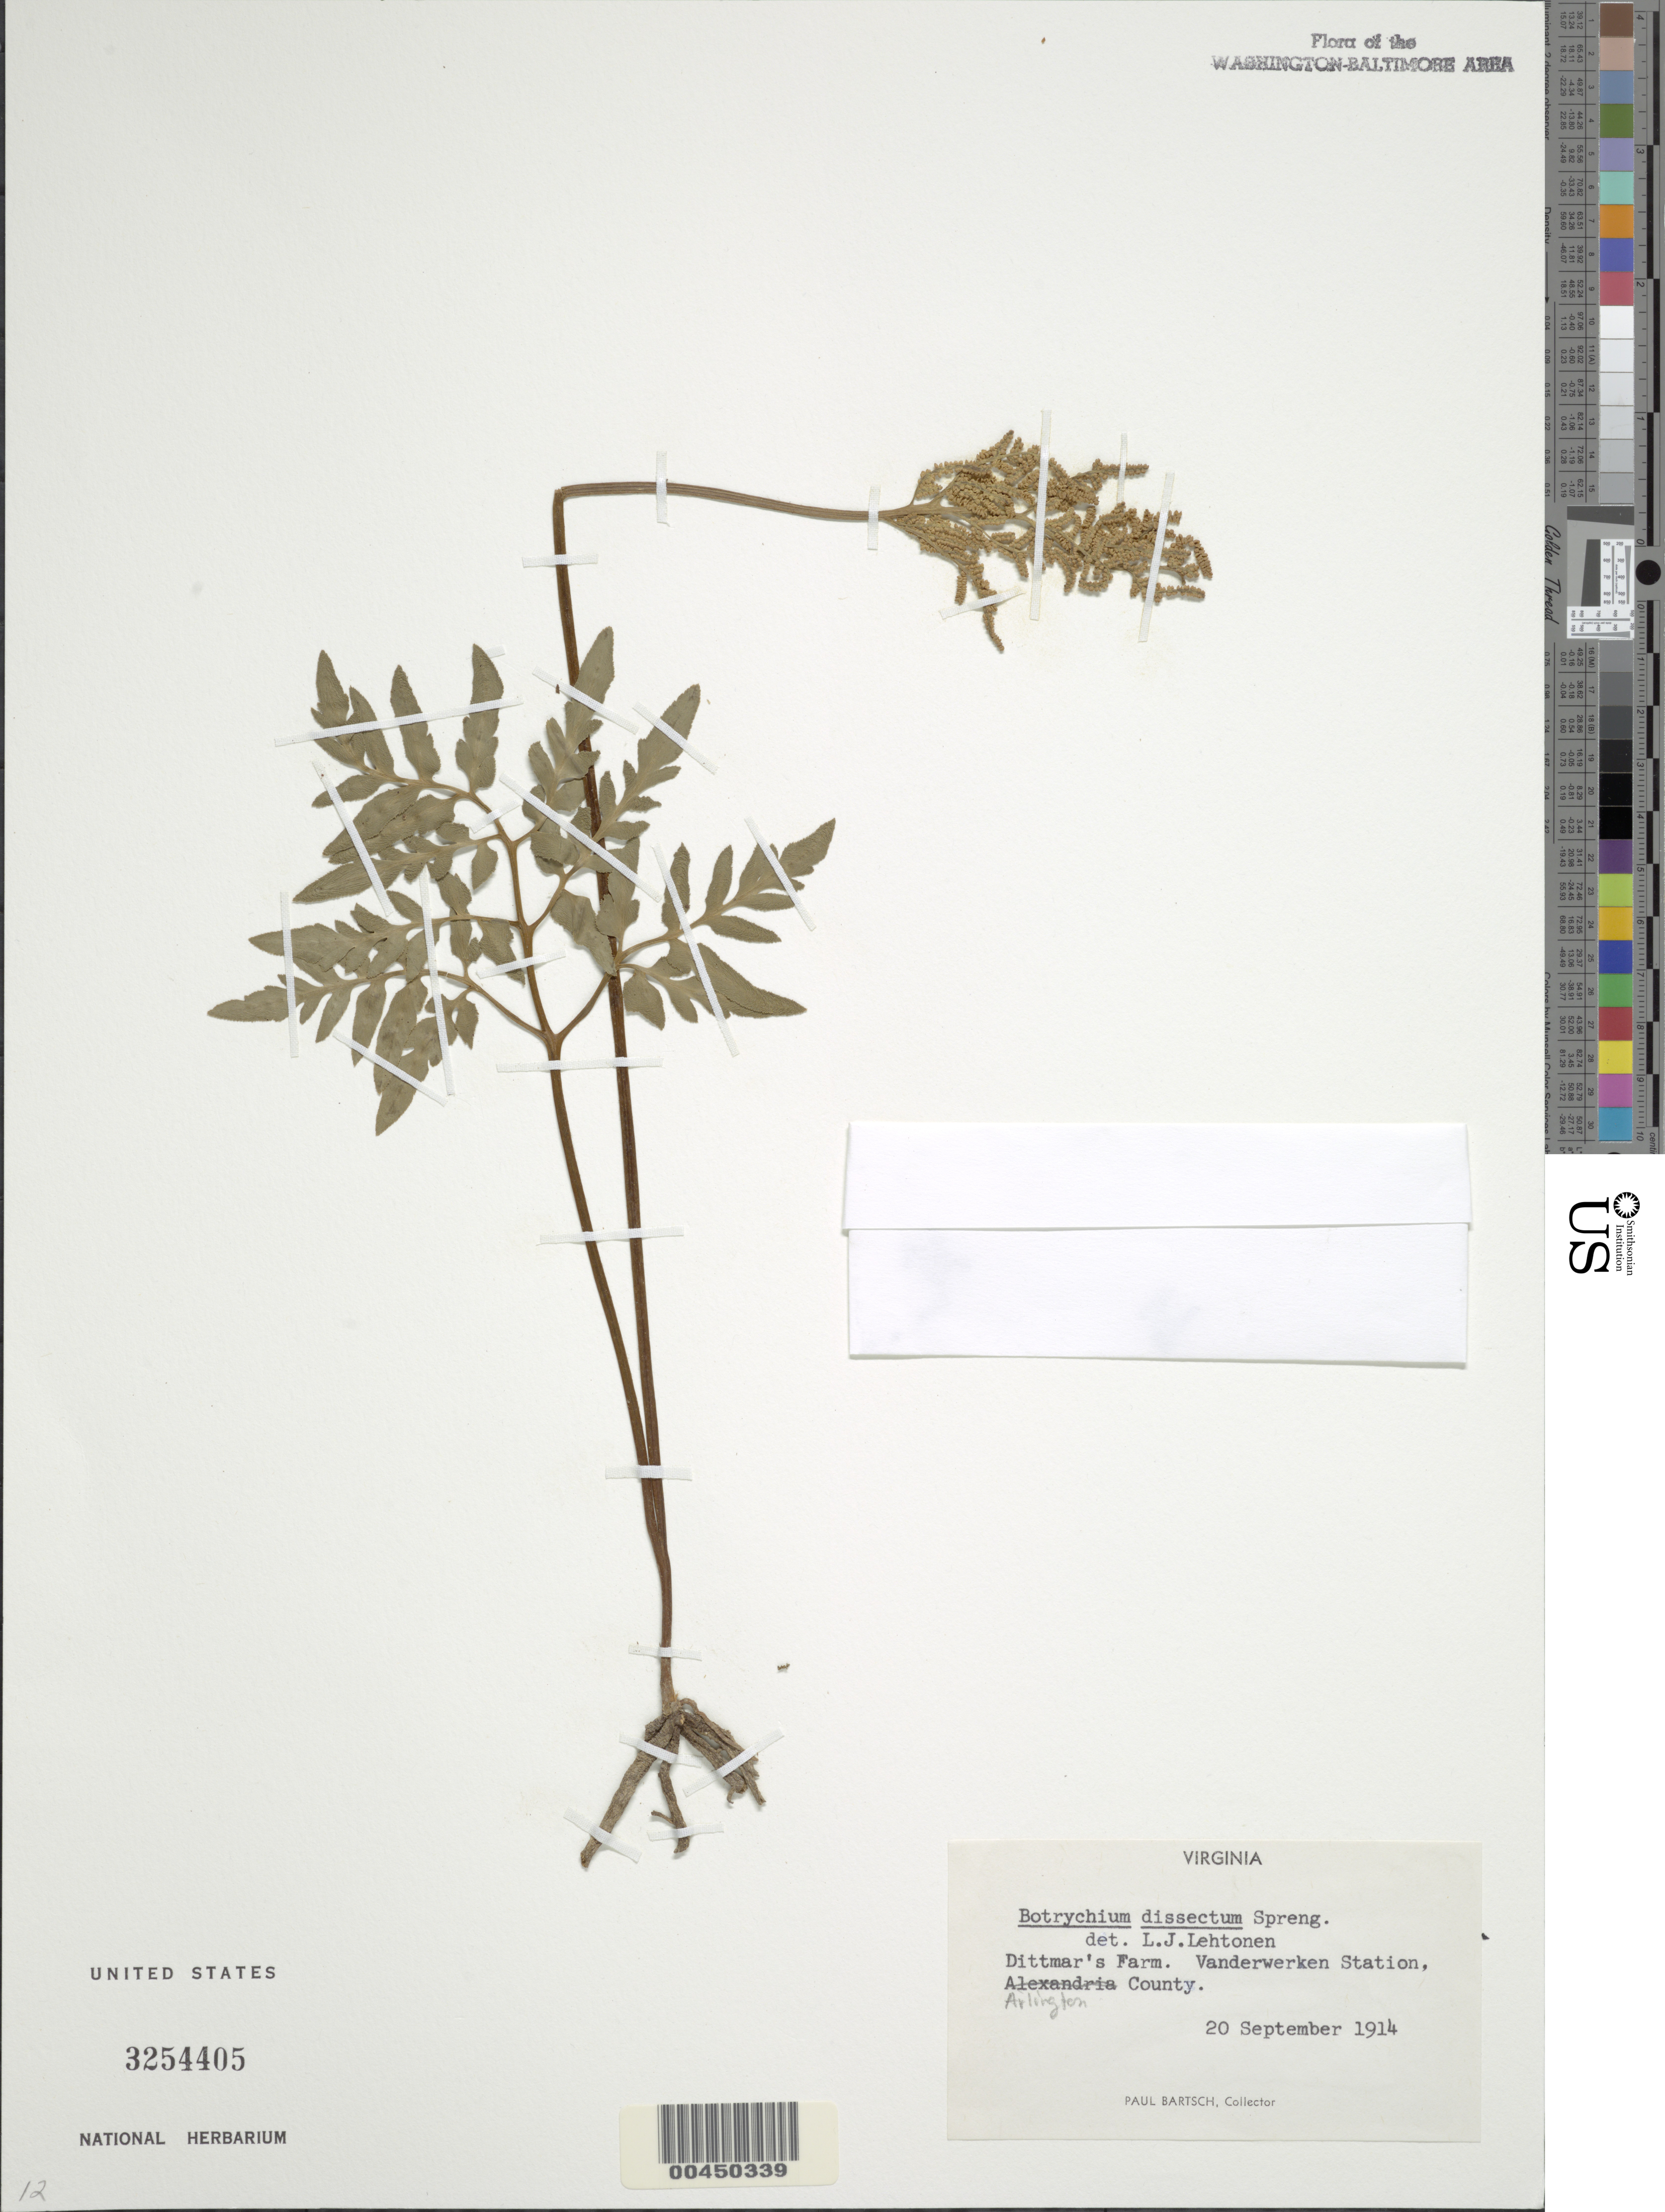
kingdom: Plantae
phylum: Tracheophyta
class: Polypodiopsida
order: Ophioglossales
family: Ophioglossaceae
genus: Botrychium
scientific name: Botrychium dissectum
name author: Spreng.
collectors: P. Bartsch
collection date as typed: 20 Sep 1914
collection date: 1914-09-20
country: United States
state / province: Virginia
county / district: Arlington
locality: Dittmar's Farm, Vanderwerken Station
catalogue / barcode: US 3254405